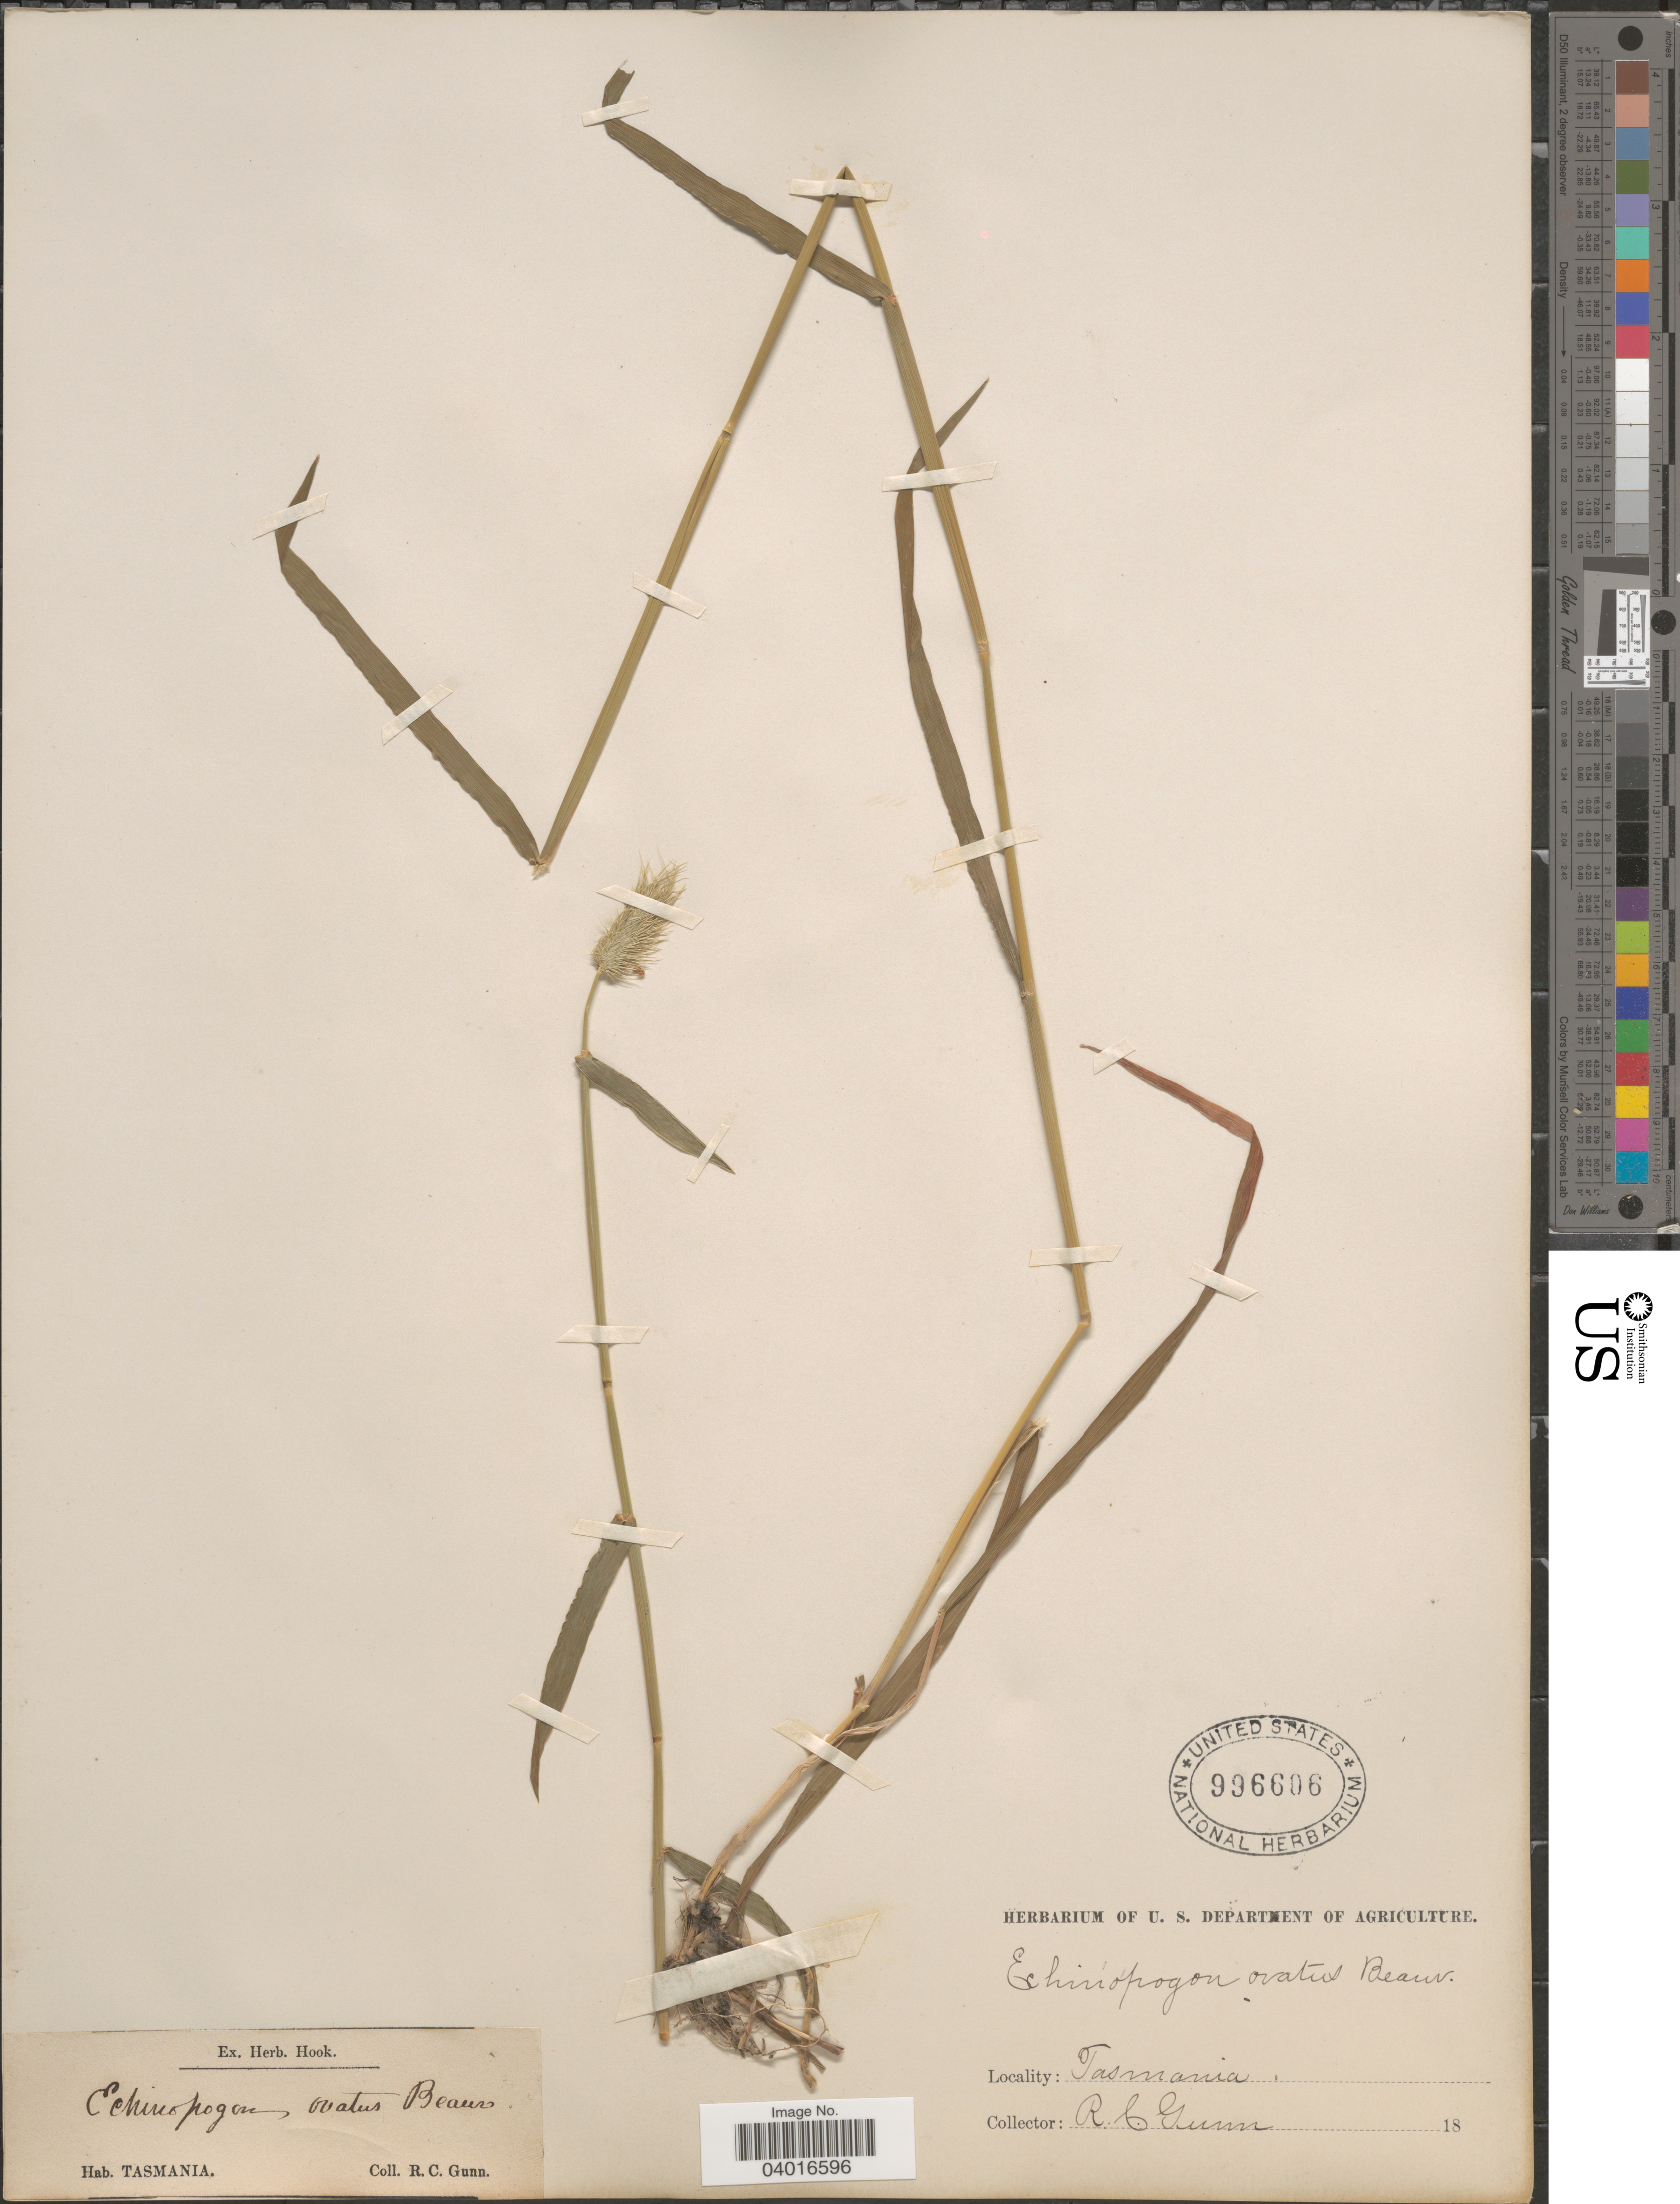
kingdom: Plantae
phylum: Tracheophyta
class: Liliopsida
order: Poales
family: Poaceae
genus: Echinopogon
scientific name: Echinopogon ovatus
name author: (G. Forst.) P. Beauv.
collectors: R. Gunn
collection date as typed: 18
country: Australia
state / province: Tasmania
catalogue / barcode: US 996606